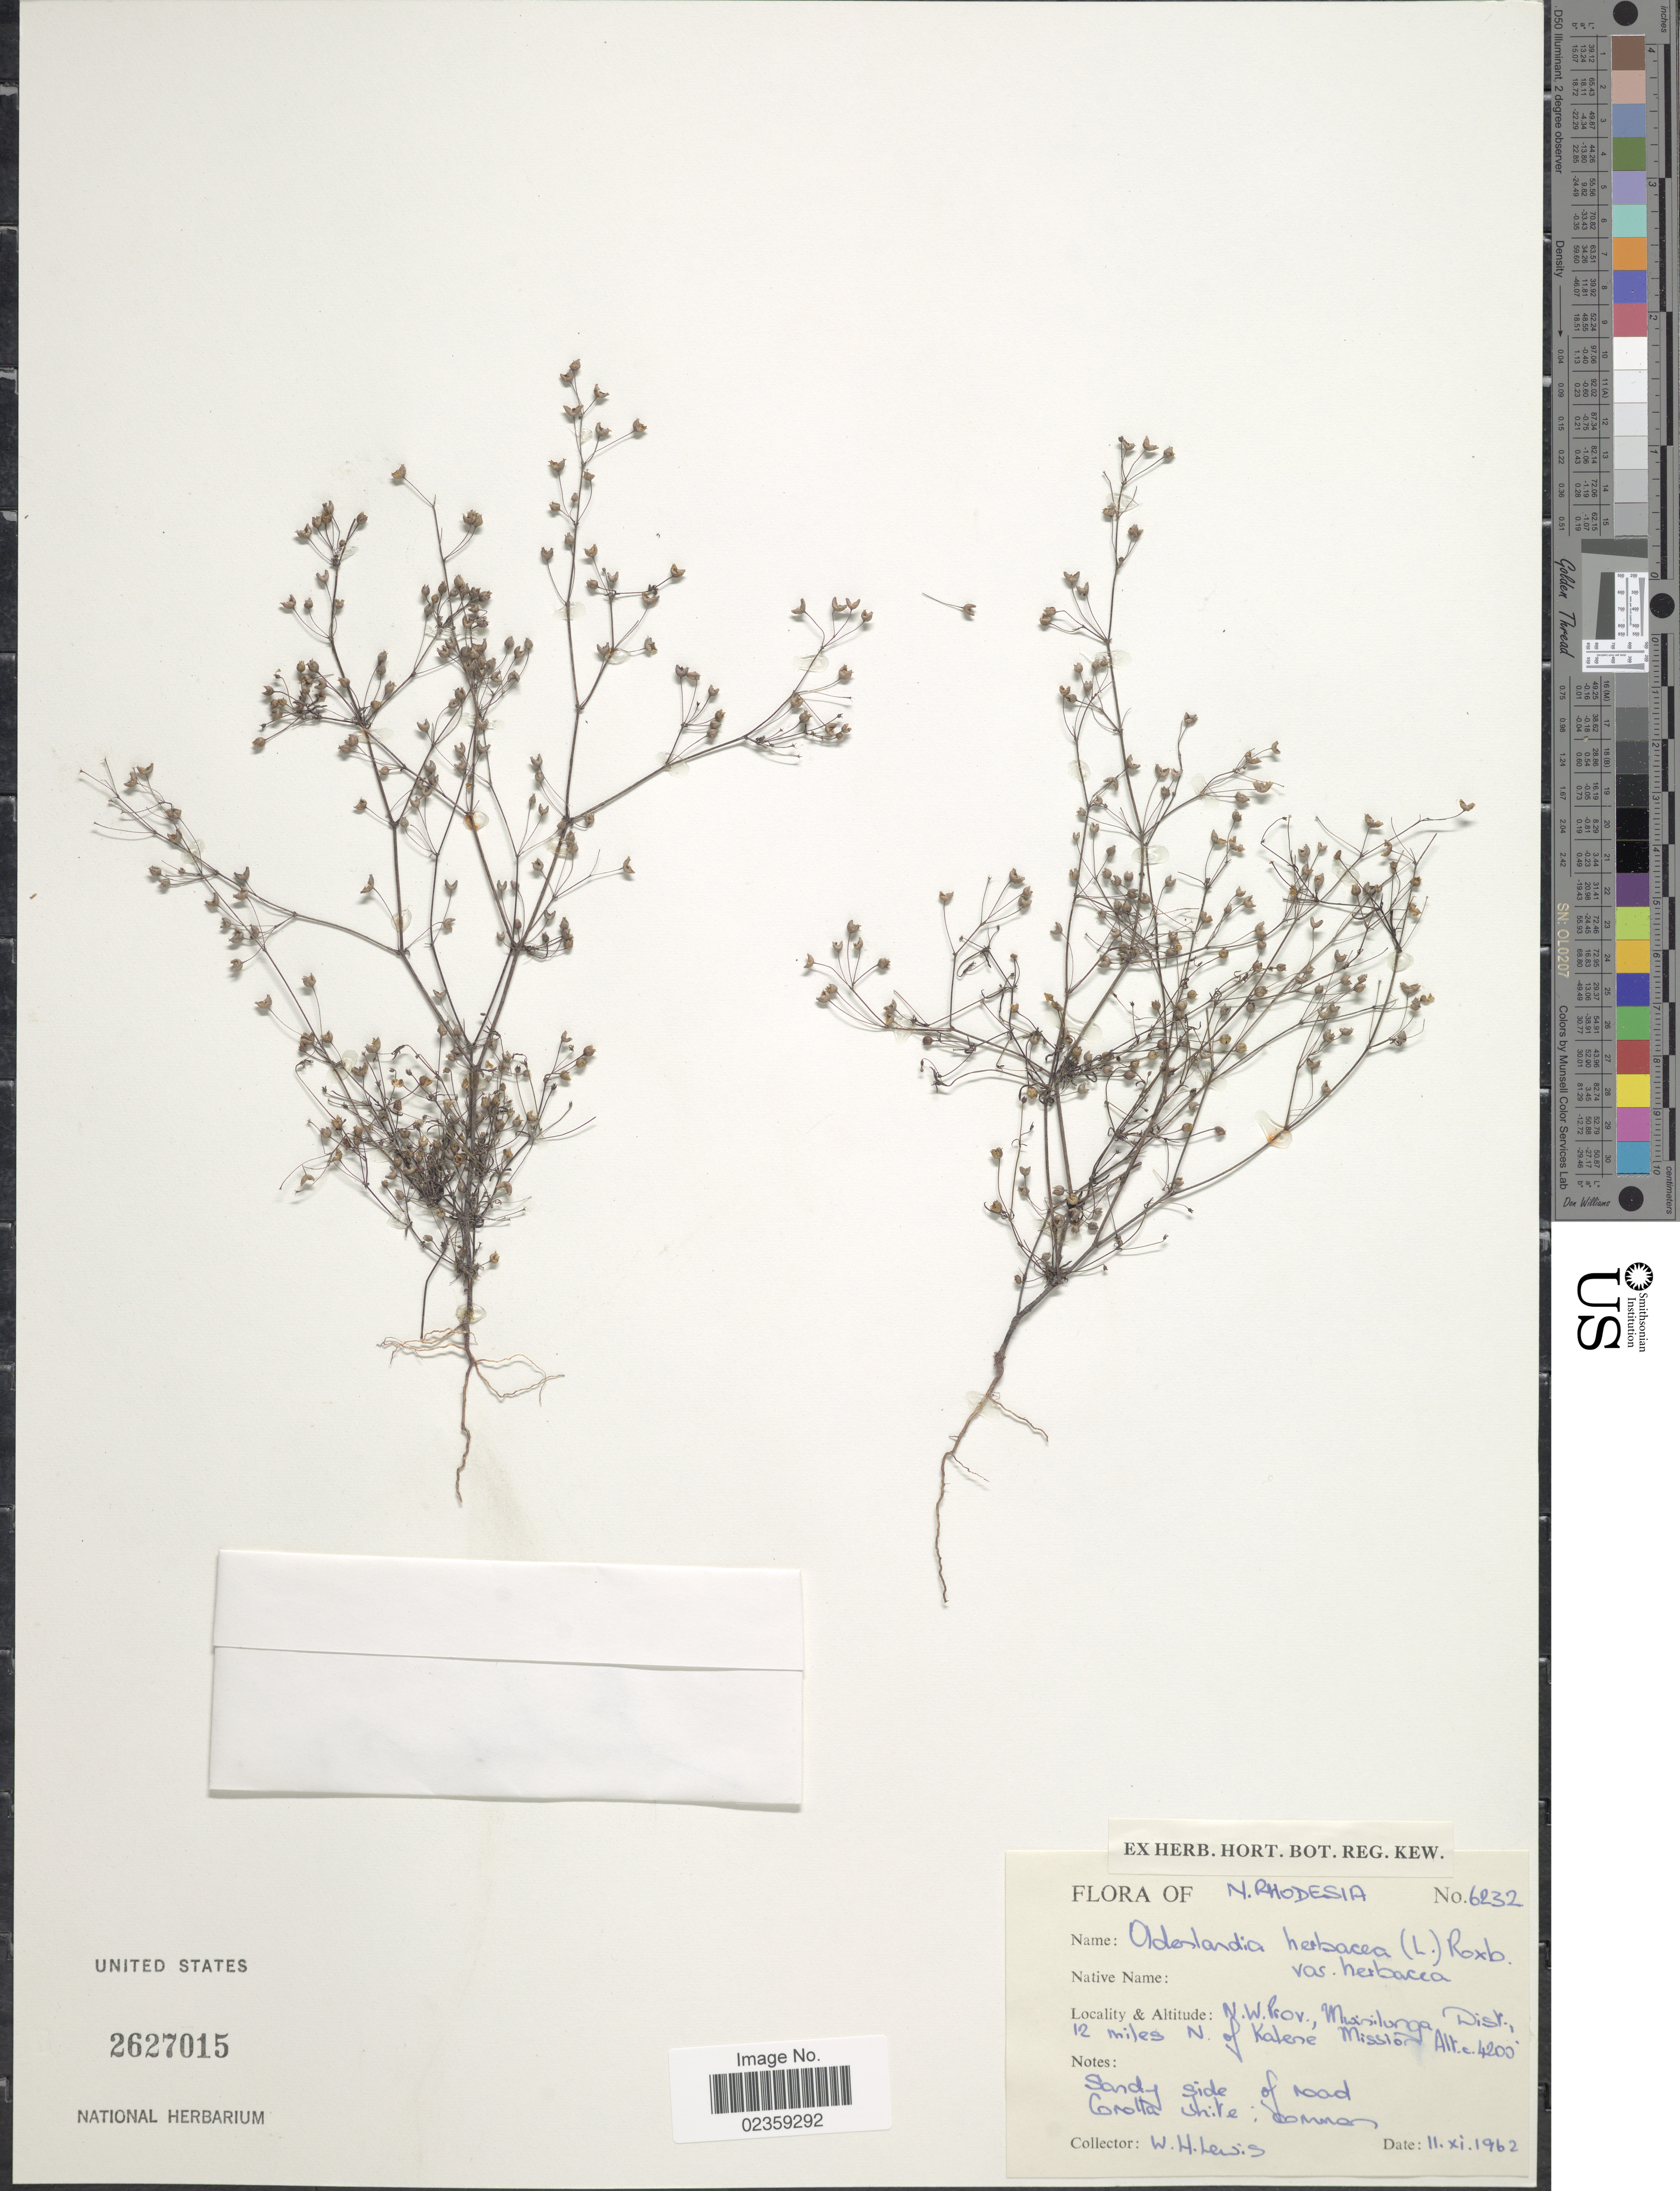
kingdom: Plantae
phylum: Tracheophyta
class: Magnoliopsida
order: Gentianales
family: Rubiaceae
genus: Oldenlandia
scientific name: Oldenlandia herbacea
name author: (L.) Roxb.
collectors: W. H. Lewis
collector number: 6232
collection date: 1962-11-11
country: Zambia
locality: N. Rhodesia. N.W. Prov., Mwisilunga Dist., 12 miles N. of Kalene Mission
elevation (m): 1280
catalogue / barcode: US 2627015